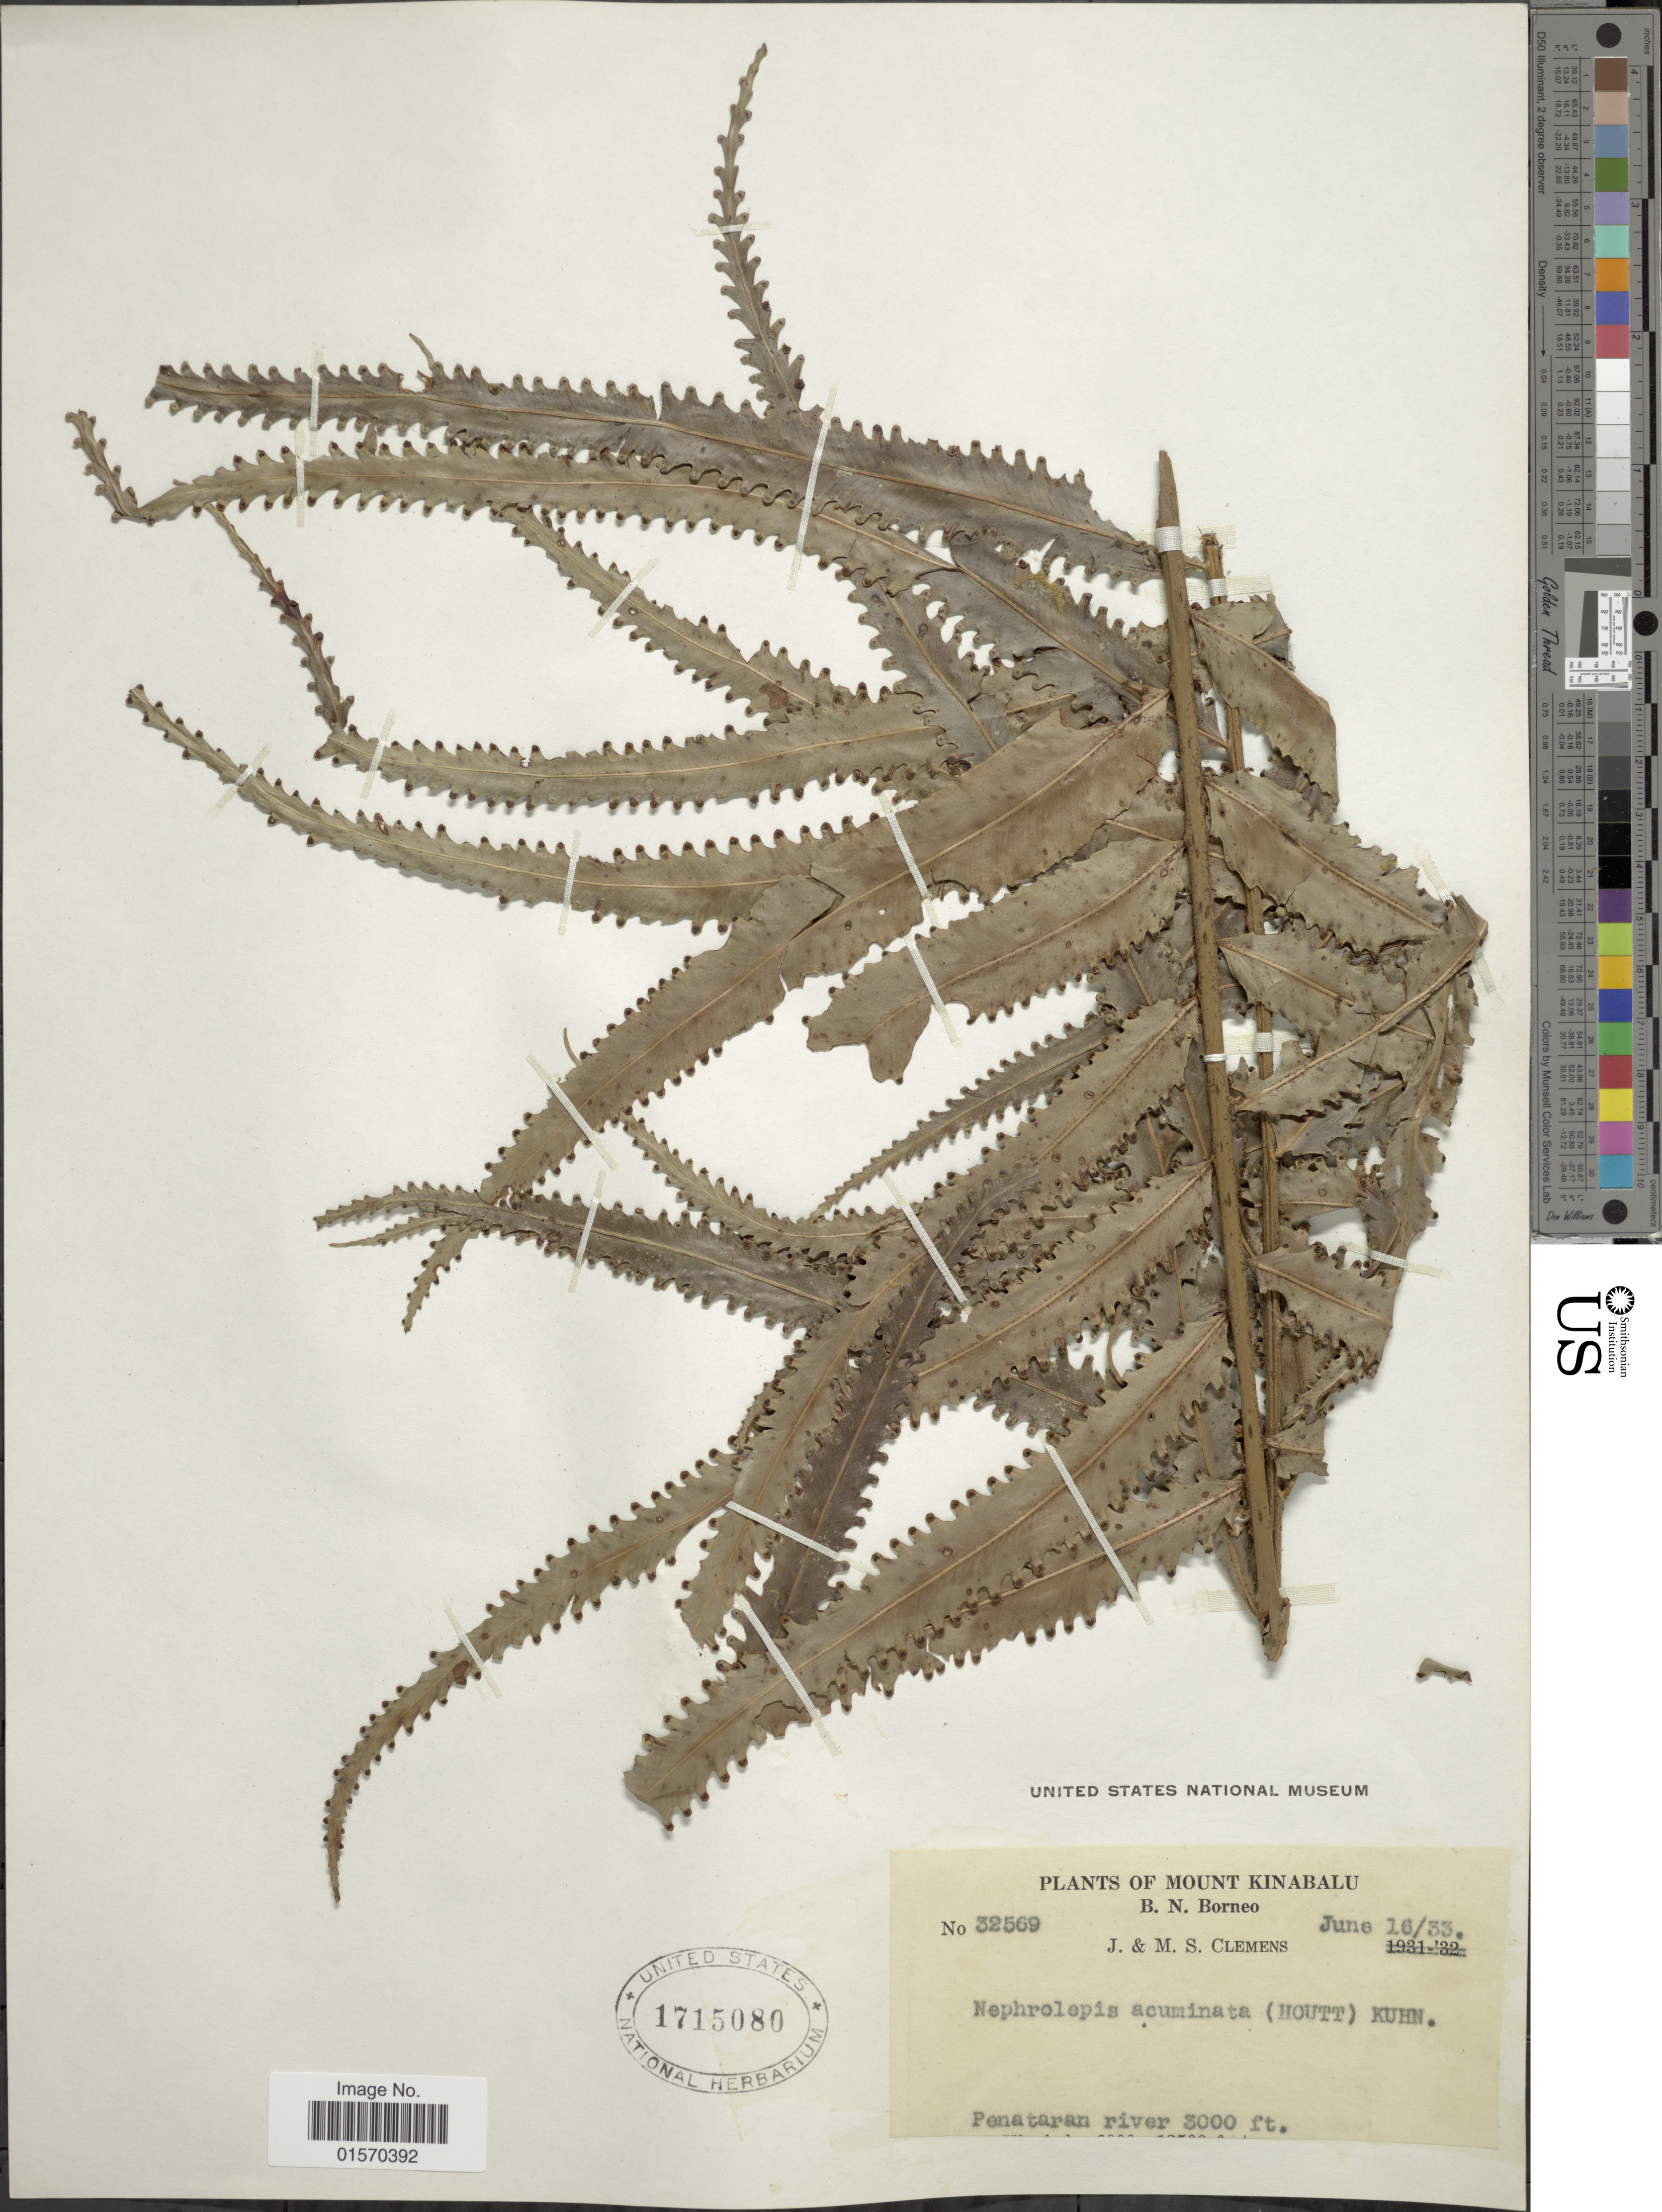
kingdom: Plantae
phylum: Tracheophyta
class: Polypodiopsida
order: Polypodiales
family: Nephrolepidaceae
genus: Nephrolepis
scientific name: Nephrolepis acuminata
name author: (Houtt.) Kuhn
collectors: J. Clemens & M. S. Clemens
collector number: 32569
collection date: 1933-06-16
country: Malaysia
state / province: Sabah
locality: Mount Kinabalu. B. N. Borneo. Penataran river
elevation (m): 914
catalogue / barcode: US 1715080